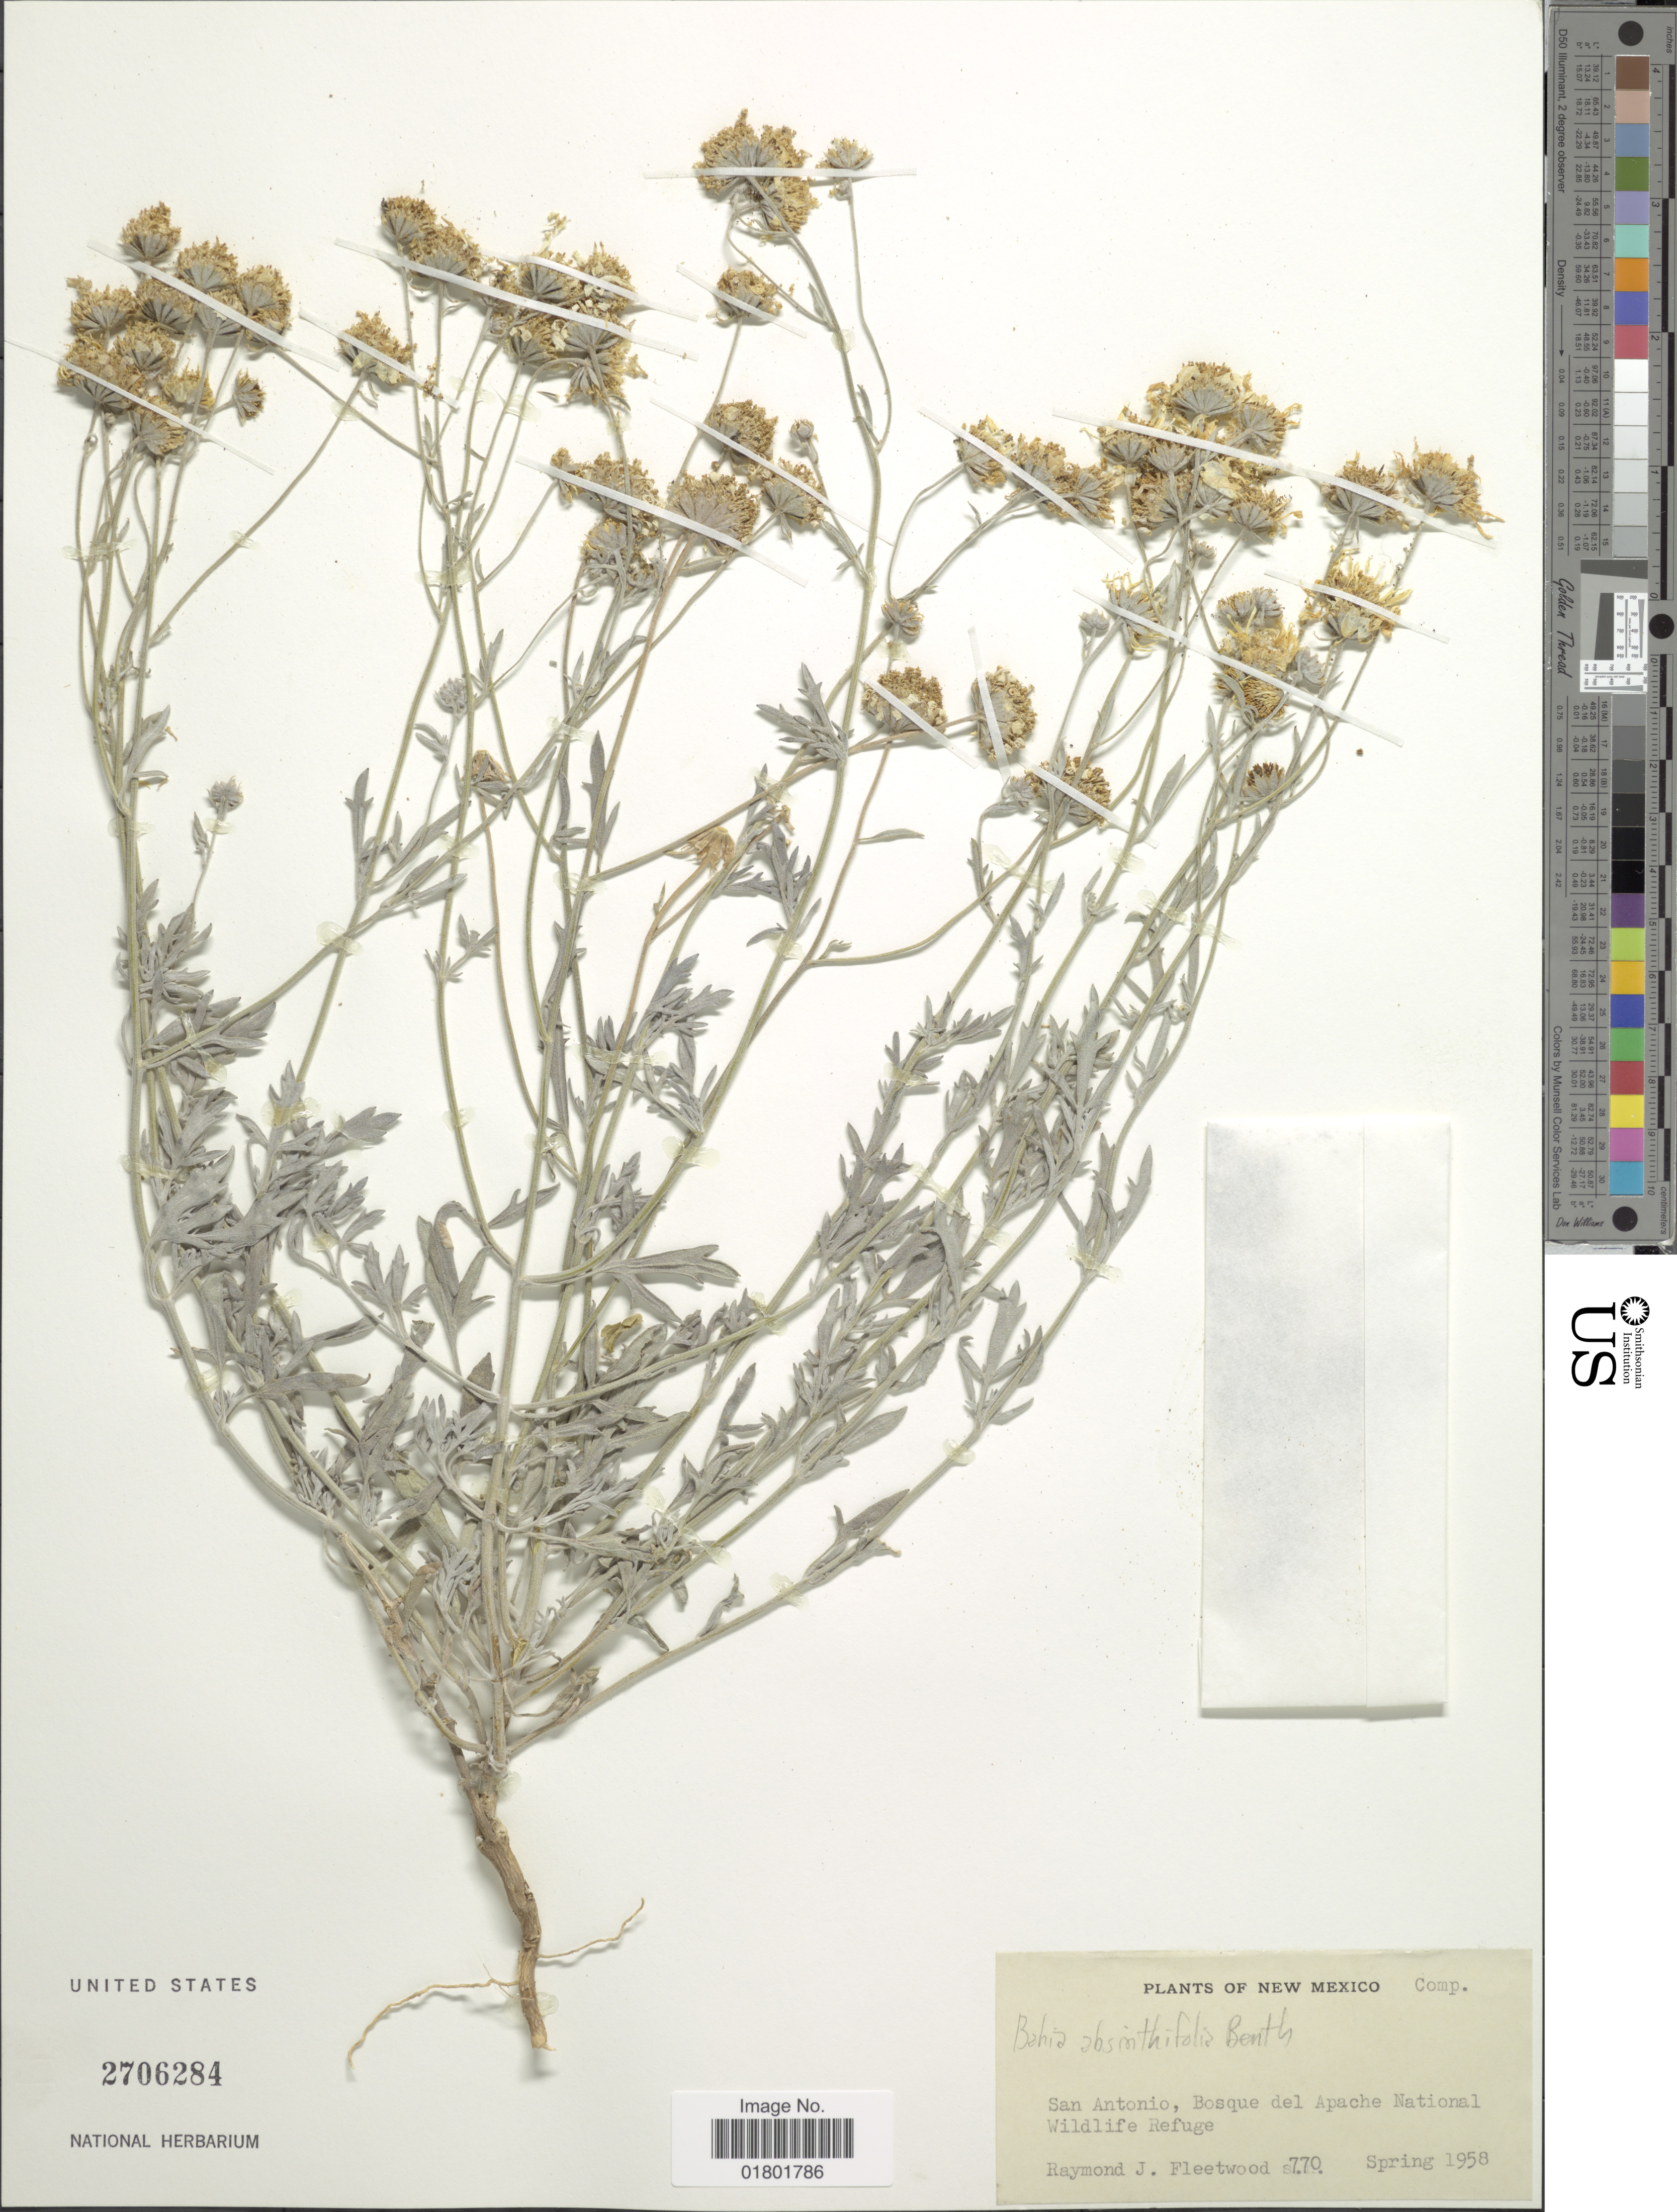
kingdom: Plantae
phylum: Tracheophyta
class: Magnoliopsida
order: Asterales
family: Asteraceae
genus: Bahia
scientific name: Bahia absinthifolia var. dealbata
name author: A. Gray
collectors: R. J. Fleetwood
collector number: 770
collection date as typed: Spring 1958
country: United States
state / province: New Mexico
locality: San Antonio, Bosque del Apache National Wildlife Refuge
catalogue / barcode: US 2706284